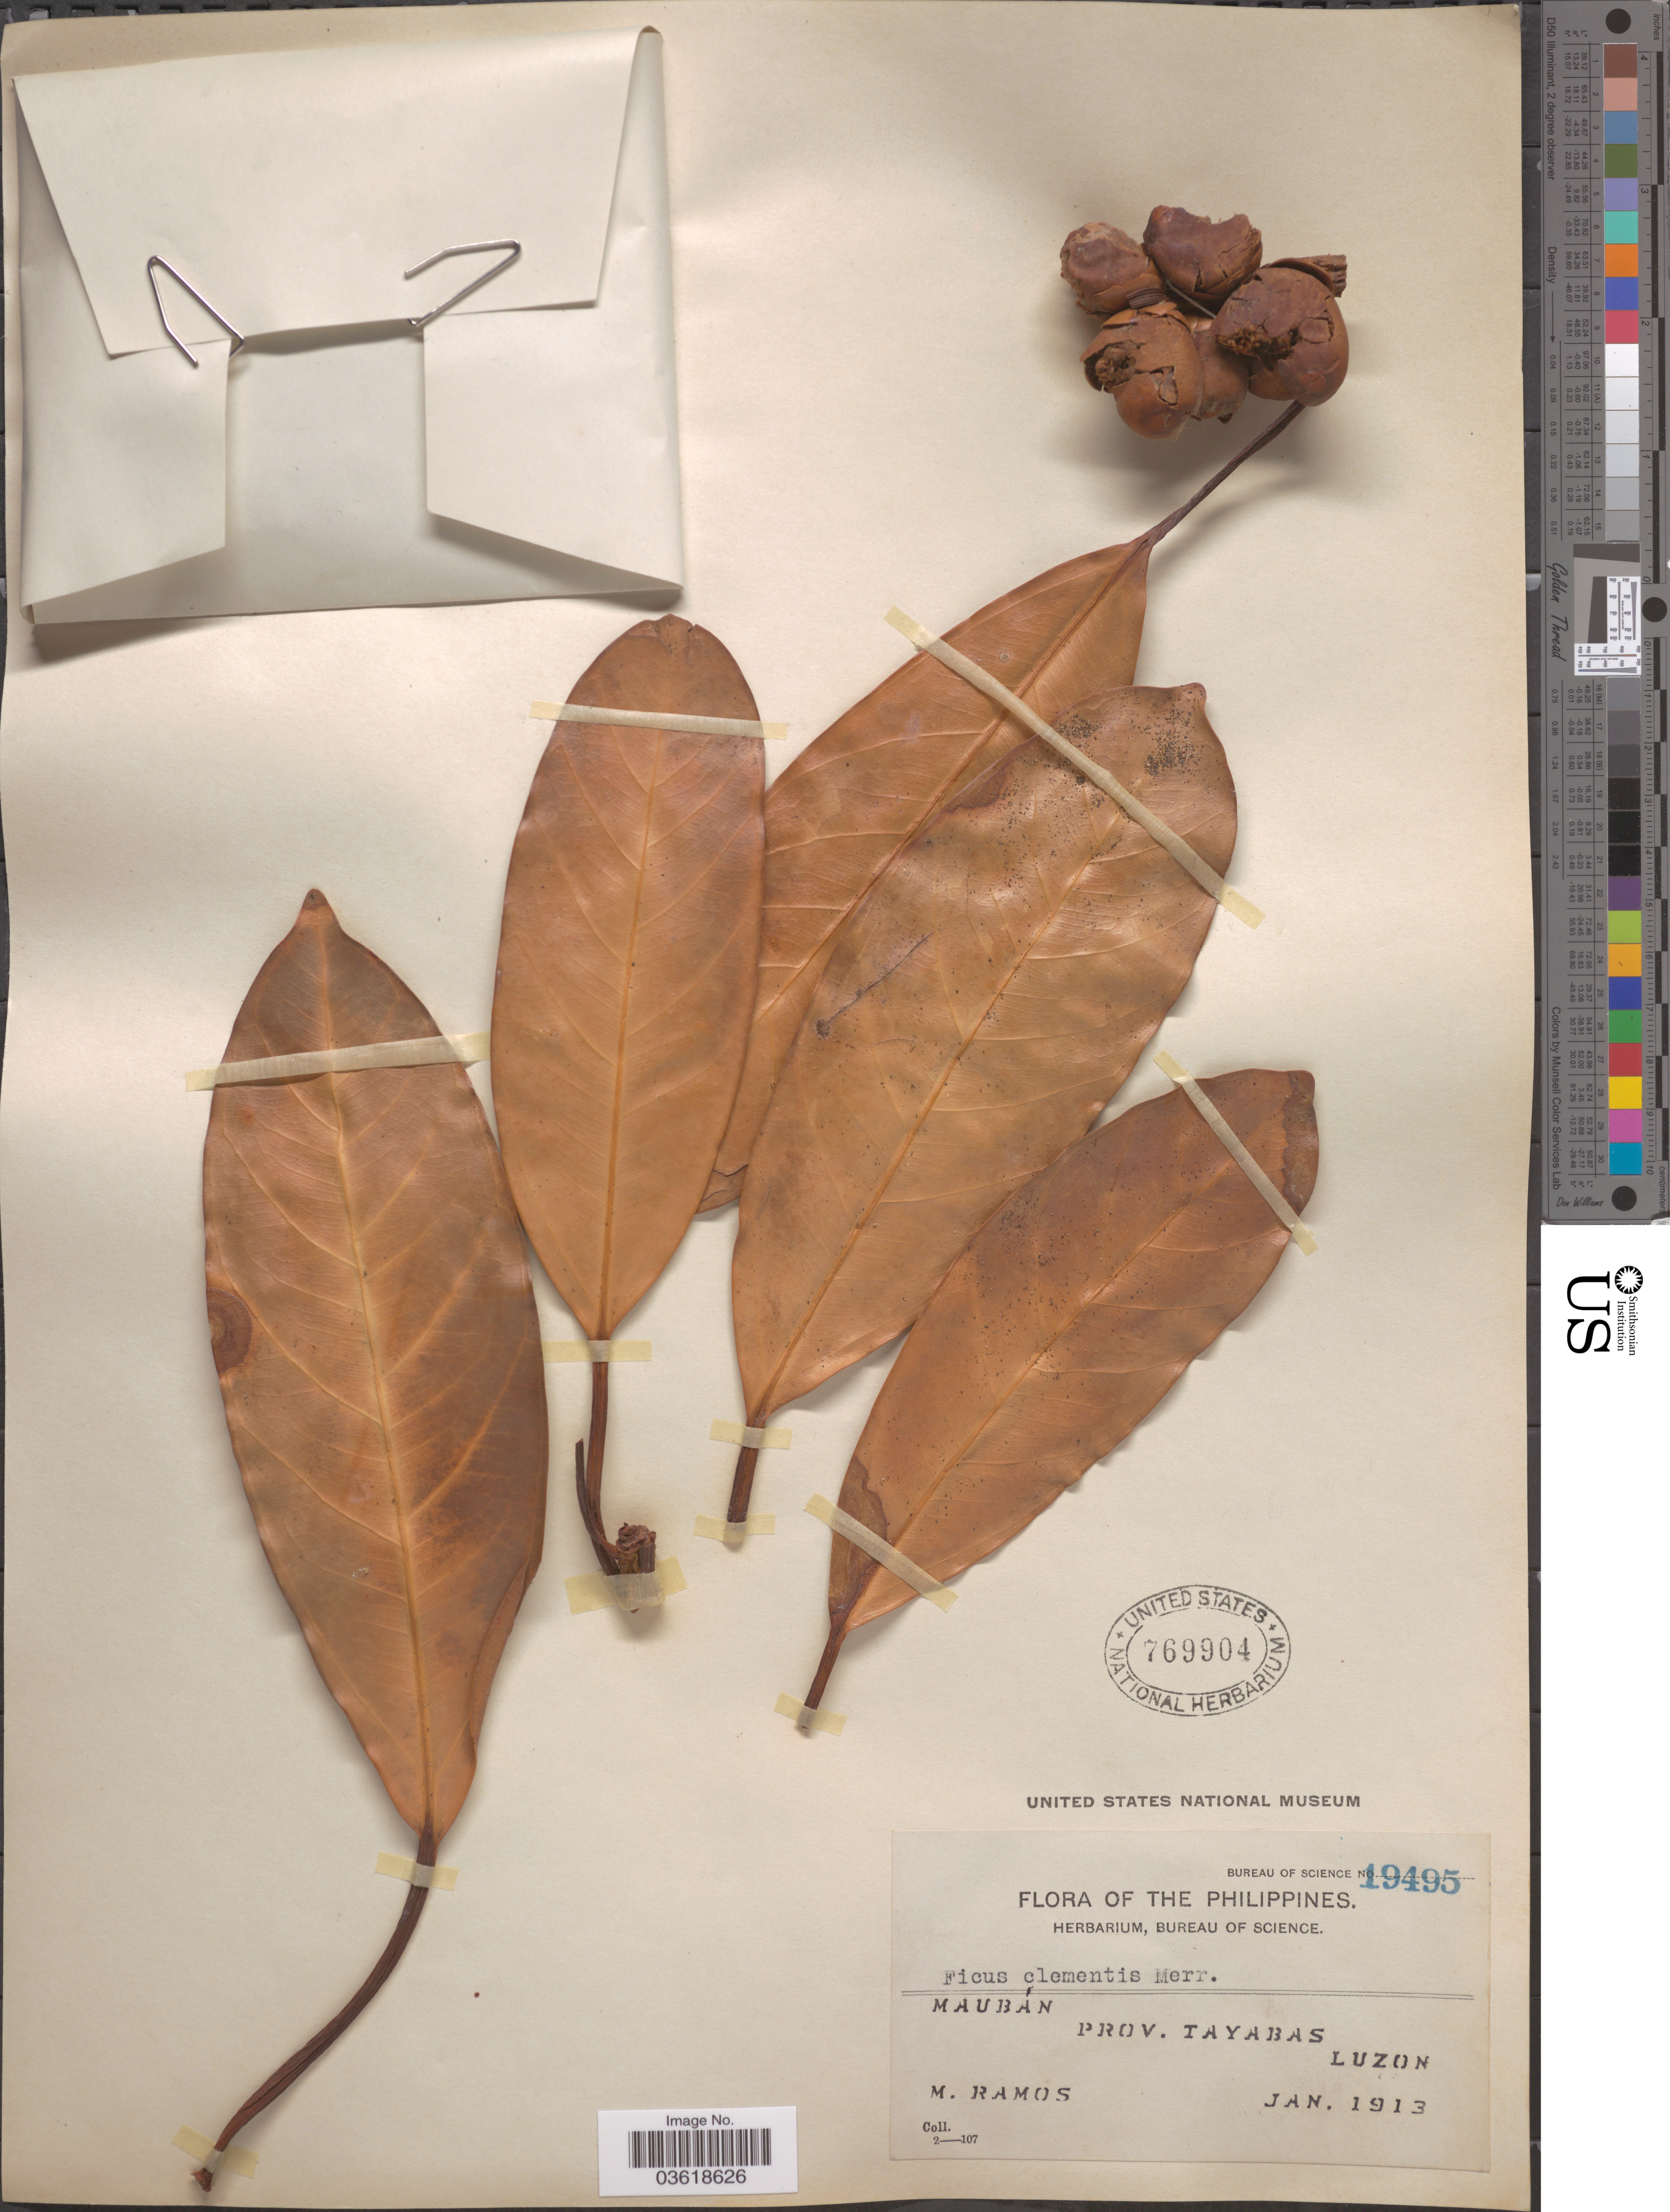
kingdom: Plantae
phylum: Tracheophyta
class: Magnoliopsida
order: Rosales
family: Moraceae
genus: Ficus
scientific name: Ficus clementis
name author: Merr.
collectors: M. Ramos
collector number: Bureau of Science19495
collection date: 1913-01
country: Philippines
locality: Mauban. Prov. Tayabas. Luzon.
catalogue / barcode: US 769904